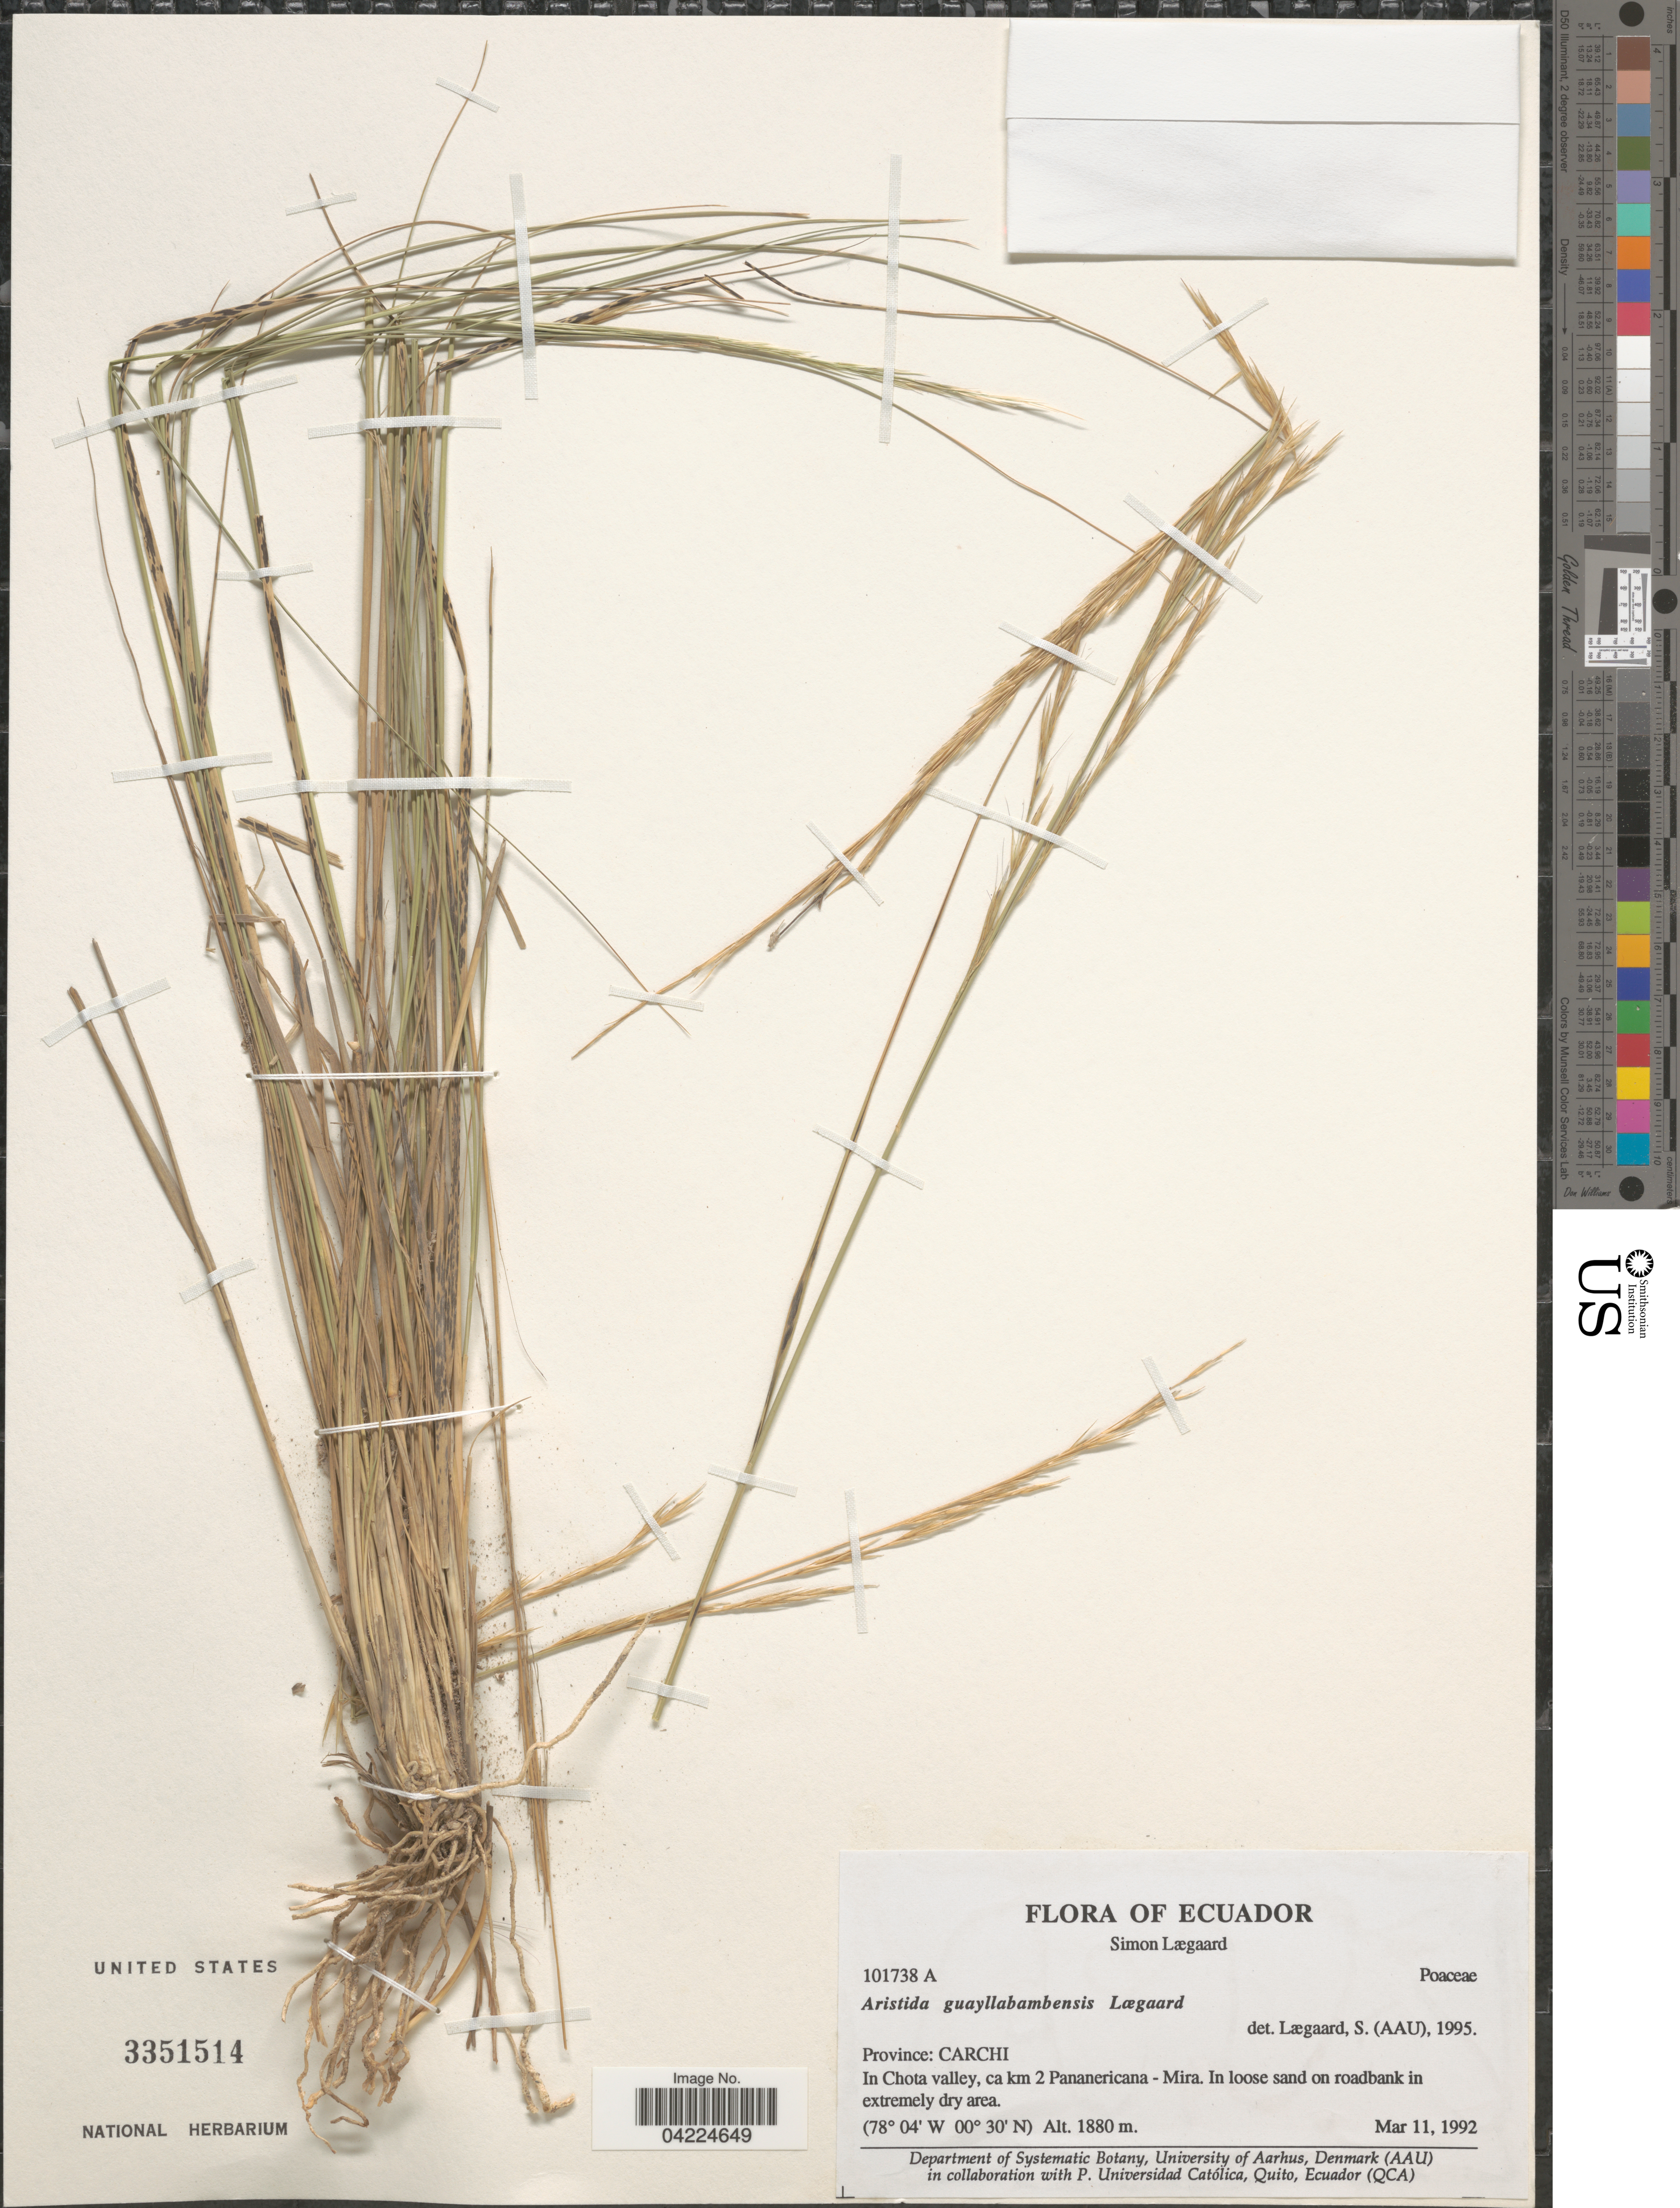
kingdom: Plantae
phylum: Tracheophyta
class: Liliopsida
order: Poales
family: Poaceae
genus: Aristida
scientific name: Aristida guayllabambensis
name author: Lægaard in Harling & L. Andersson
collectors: S. Lægaard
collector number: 101738A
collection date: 1992-03-11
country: Ecuador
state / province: Carchi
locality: In Chota valley, ca km 2 Pananericana - Mira.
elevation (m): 1880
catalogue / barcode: US 3351514